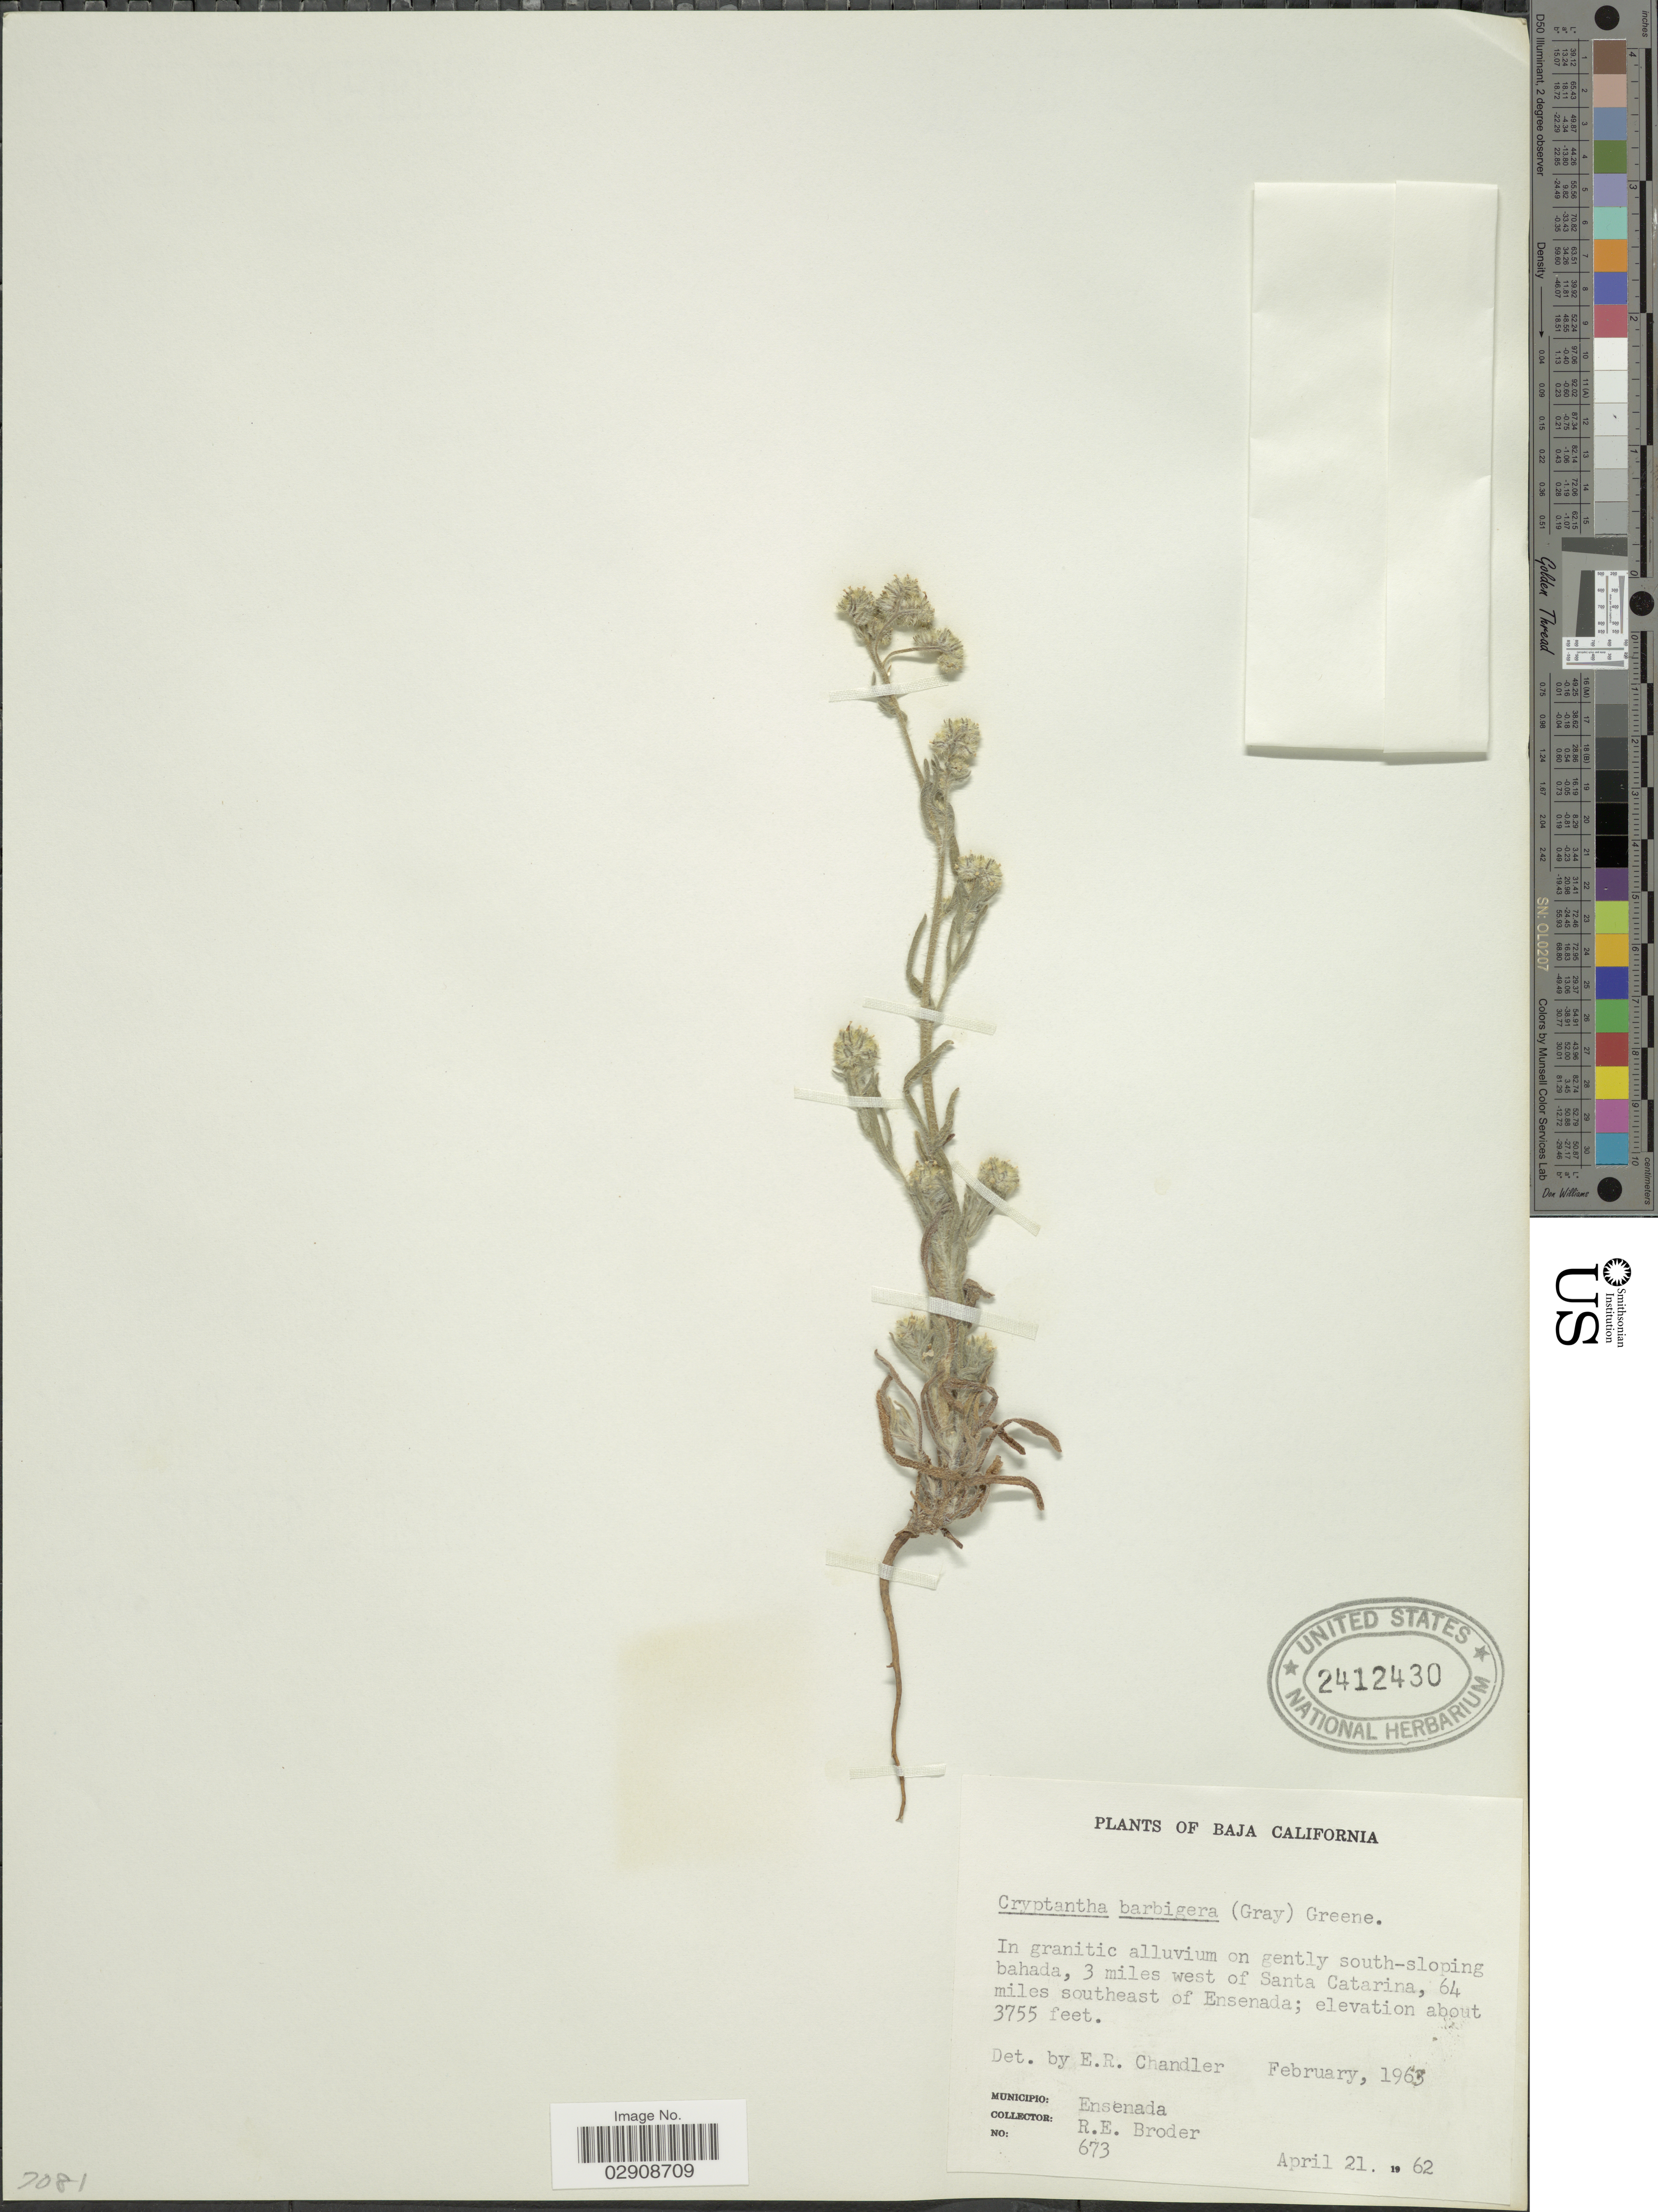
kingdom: Plantae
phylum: Tracheophyta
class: Magnoliopsida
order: Boraginales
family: Boraginaceae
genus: Cryptantha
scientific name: Cryptantha barbigera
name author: (A. Gray) Greene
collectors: R. Broder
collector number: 673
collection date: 1962-04-21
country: Mexico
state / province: Baja California Norte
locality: In granitic alluvium on gently south-sloping bahada, 3 miles west of Santa Catarina, 64 miles southeast of Ensenada.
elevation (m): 1145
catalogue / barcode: US 2412430